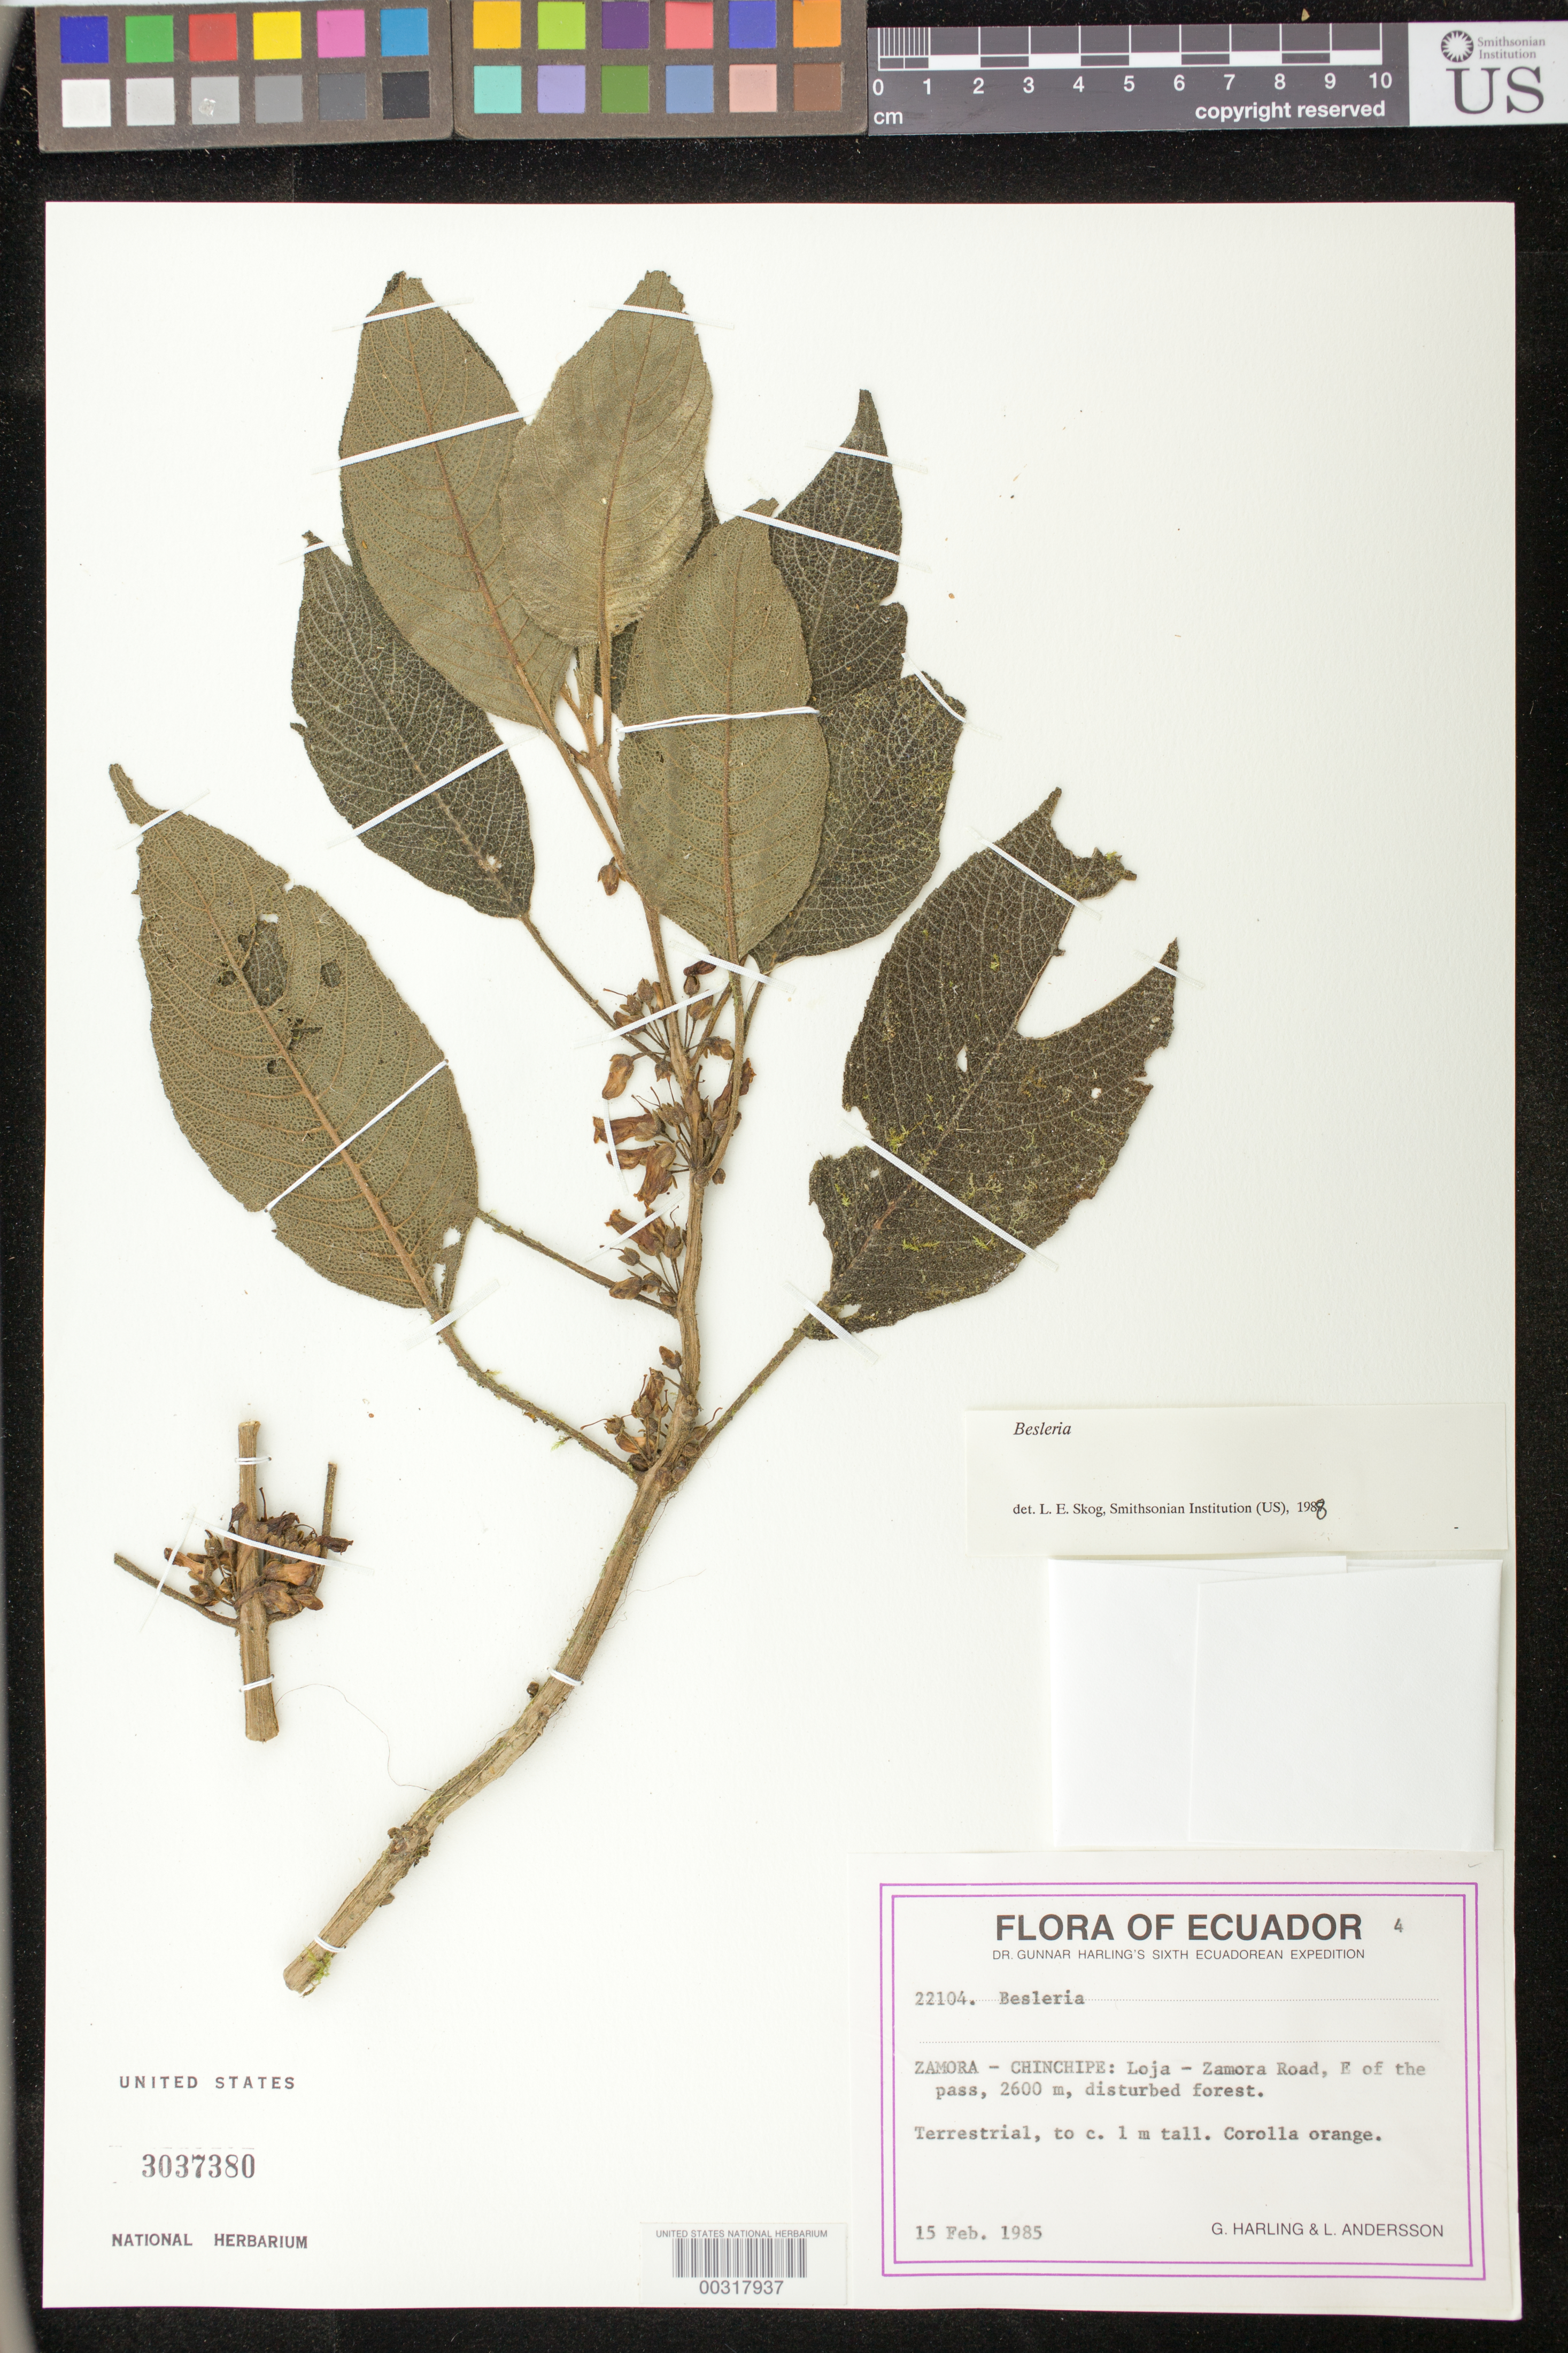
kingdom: Plantae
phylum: Tracheophyta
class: Magnoliopsida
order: Lamiales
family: Gesneriaceae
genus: Besleria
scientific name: Besleria sp.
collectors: G. Harling & L. Andersson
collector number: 22104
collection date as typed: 15 Feb 1985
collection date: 1985-02-15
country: Ecuador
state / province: Zamora-Chinchipe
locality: Loja - Zamora road, E of the pass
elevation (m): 2600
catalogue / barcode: US 3037380